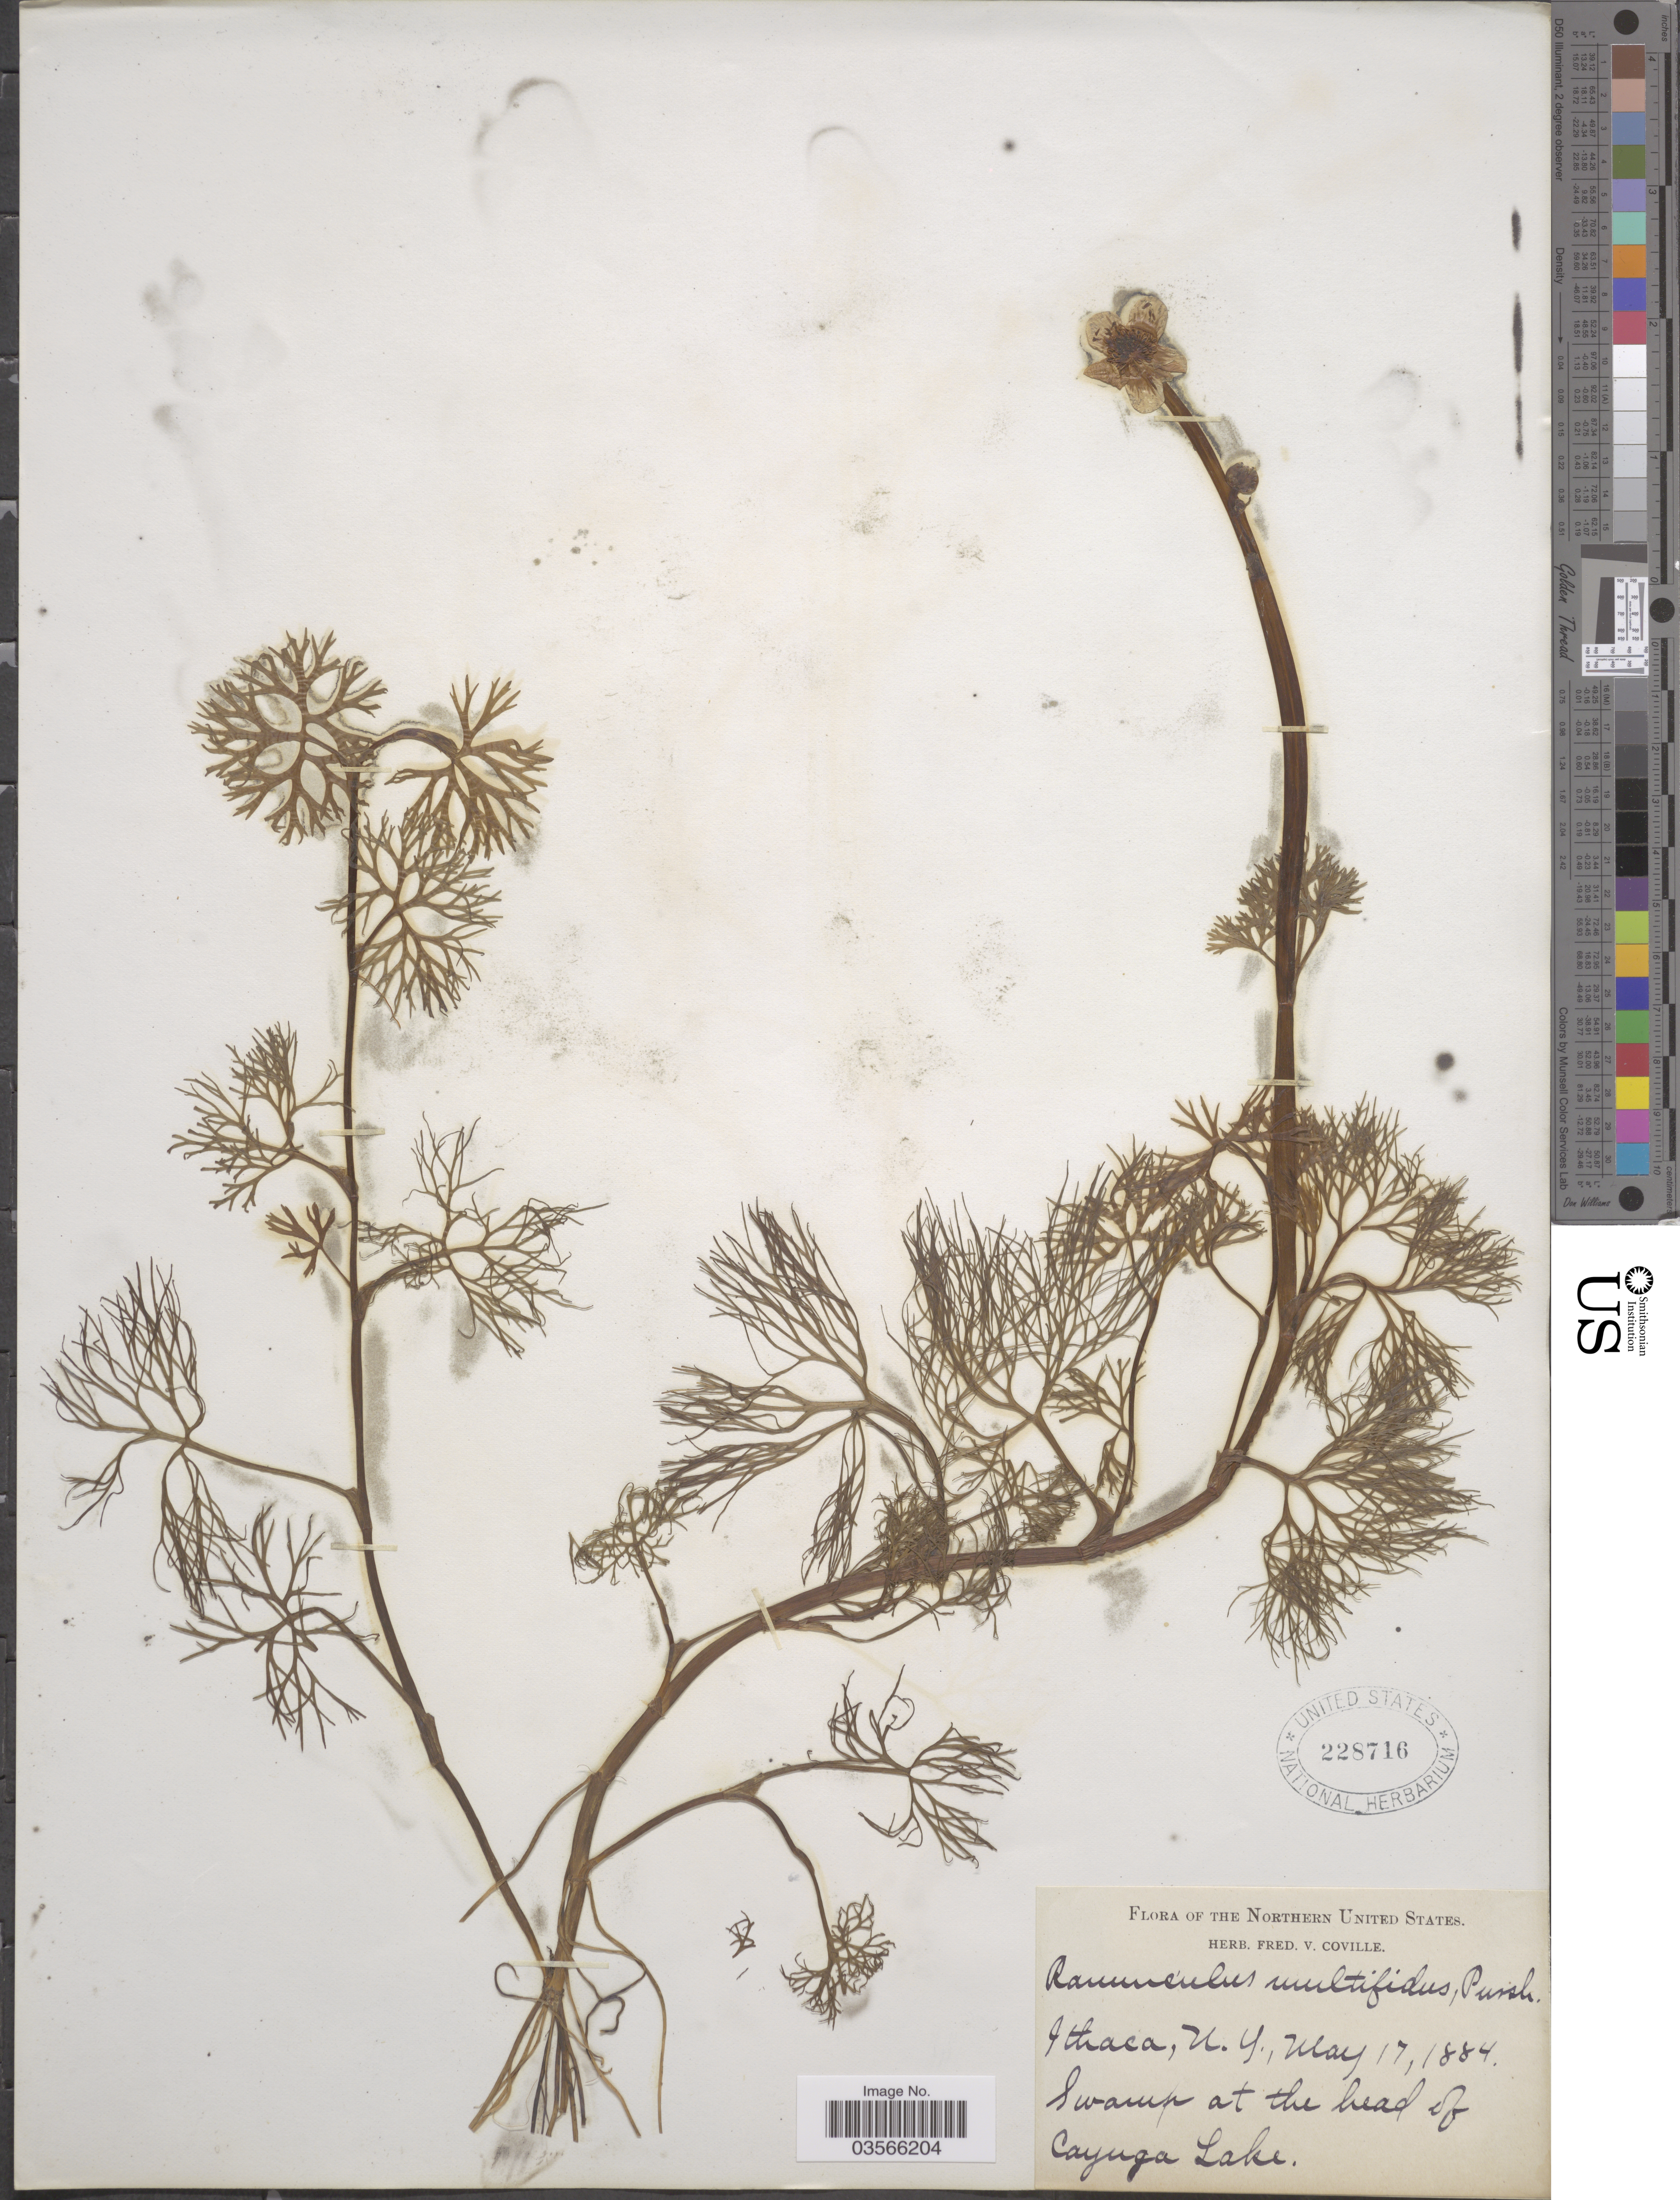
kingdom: Plantae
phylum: Tracheophyta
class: Magnoliopsida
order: Ranunculales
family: Ranunculaceae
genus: Ranunculus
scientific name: Ranunculus flabellaris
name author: Raf.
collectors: F. V. Coville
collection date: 1884-05-17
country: United States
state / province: New York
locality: Northern United States. Ithaca. Swamp at the head of Cayuga Lake.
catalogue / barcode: US 228716